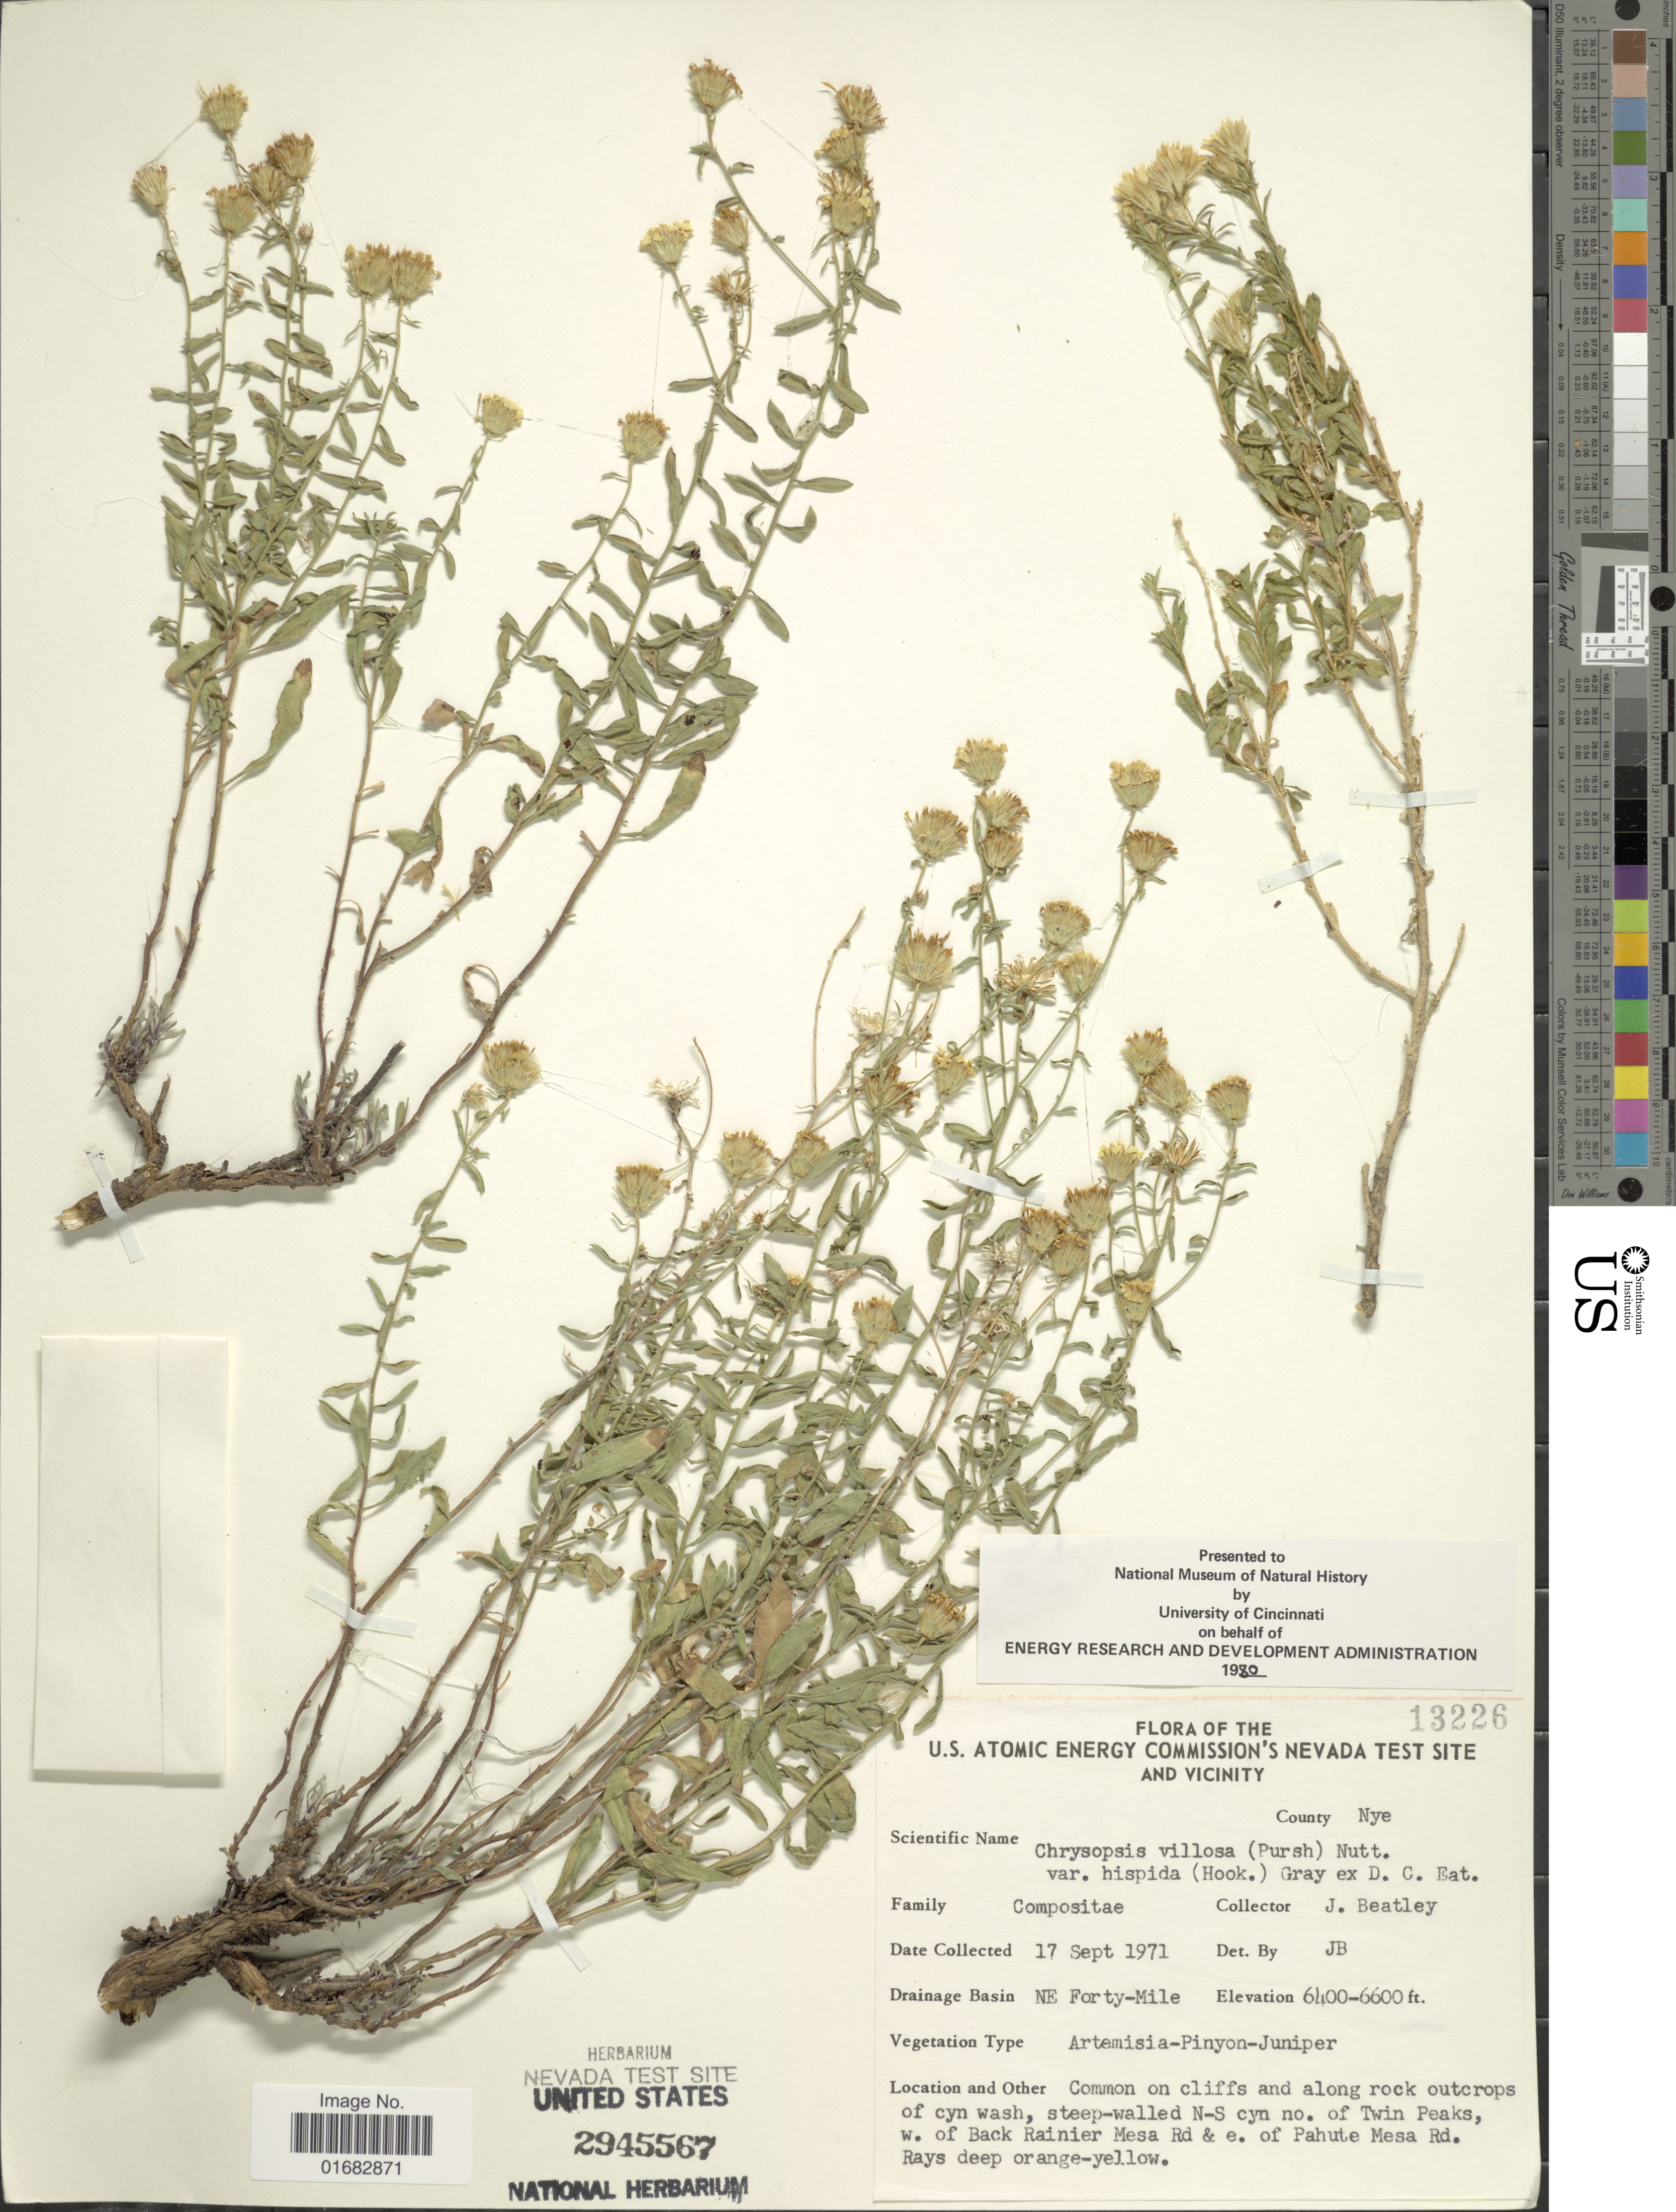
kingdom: Plantae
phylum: Tracheophyta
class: Magnoliopsida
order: Asterales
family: Asteraceae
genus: Heterotheca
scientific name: Heterotheca villosa var. hispida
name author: (Hook.) V.L. Harms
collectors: J. C. Beatley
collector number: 13226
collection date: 1971-09-17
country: United States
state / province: Nevada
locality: U.S. Atomic Energy Commission's Nevada Test Site and Vicinity, County Nye, NE Forty-Mile, Common on cliffs and along rock outcrops of cyn wash, steep-walled N-S cyn no. of Twin Peaks, w. of Back Rainier Mesa Rd & e. of Pahute Mesa Rd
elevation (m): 1951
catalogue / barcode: US 2945567